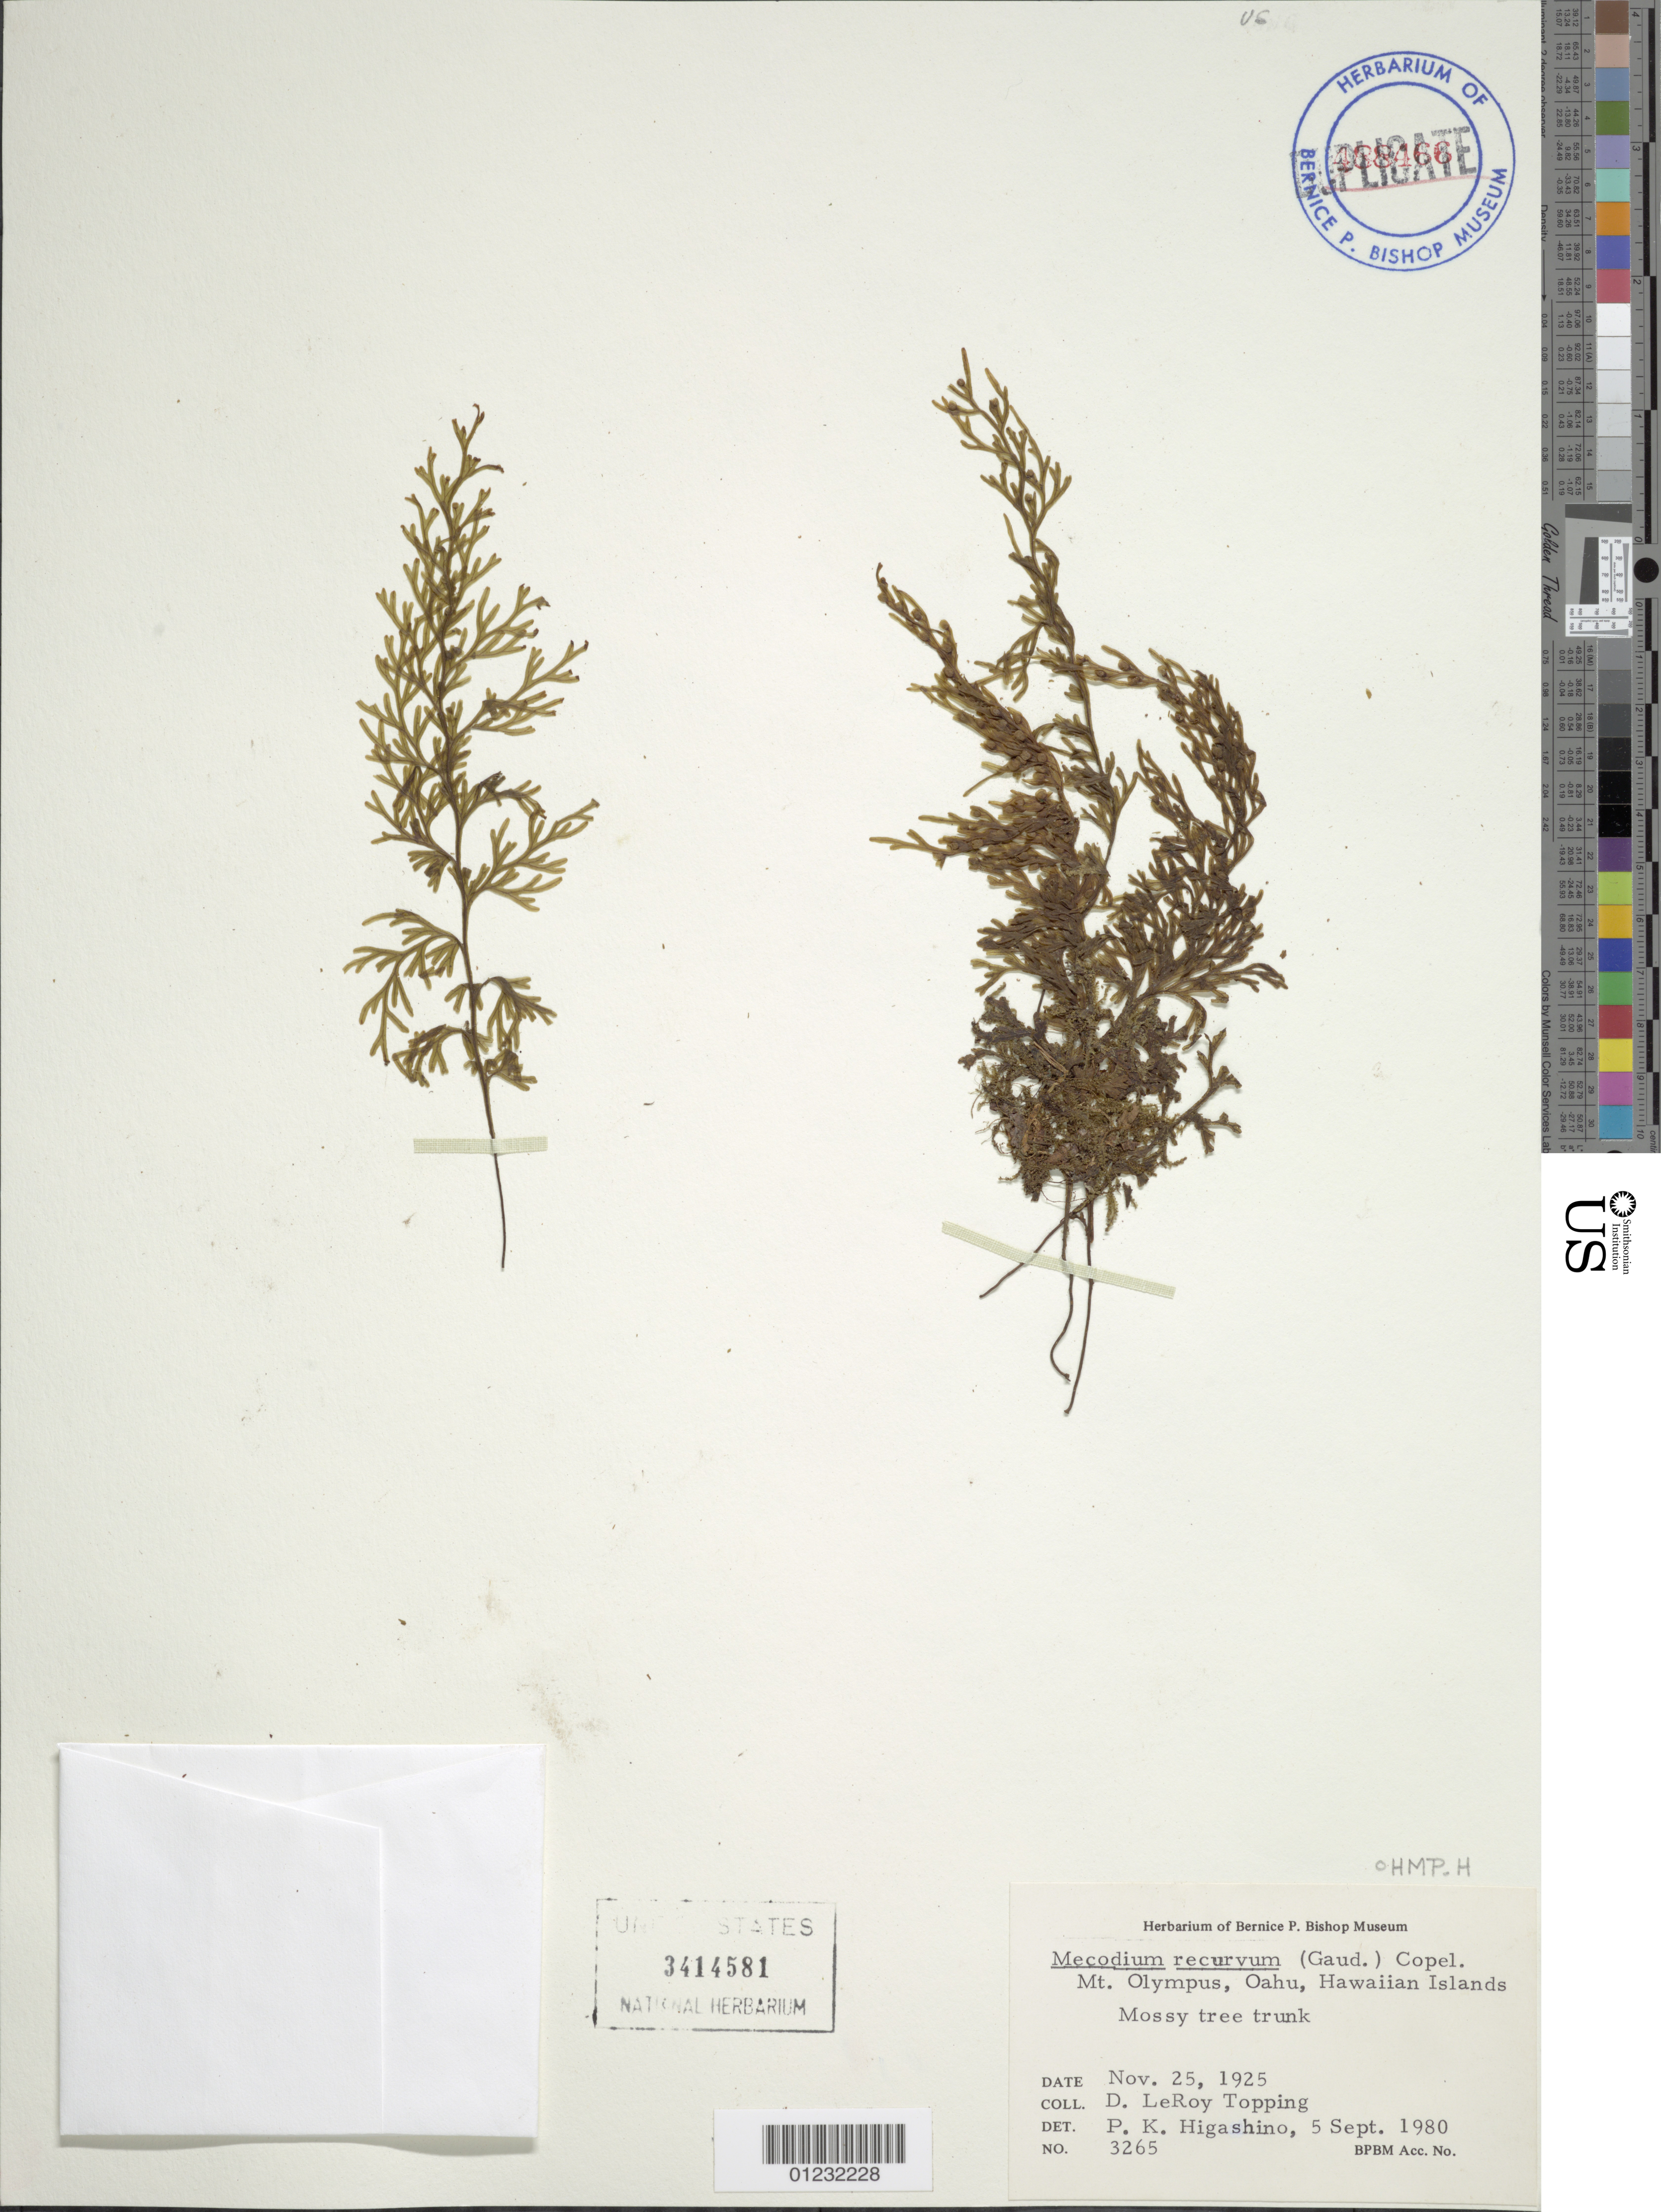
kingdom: Plantae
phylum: Tracheophyta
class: Polypodiopsida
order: Hymenophyllales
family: Hymenophyllaceae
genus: Hymenophyllum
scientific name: Hymenophyllum recurvum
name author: Gaudich.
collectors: D. L. Topping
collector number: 3265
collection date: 1925-11-25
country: United States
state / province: Hawaii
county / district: Honolulu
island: Oahu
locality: Mt. Olympus.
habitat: Mossy tree trunk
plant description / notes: Voucher, State contract UCI1998-1 (ESP)-042 field no. Hawaii 259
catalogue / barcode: US 3414581